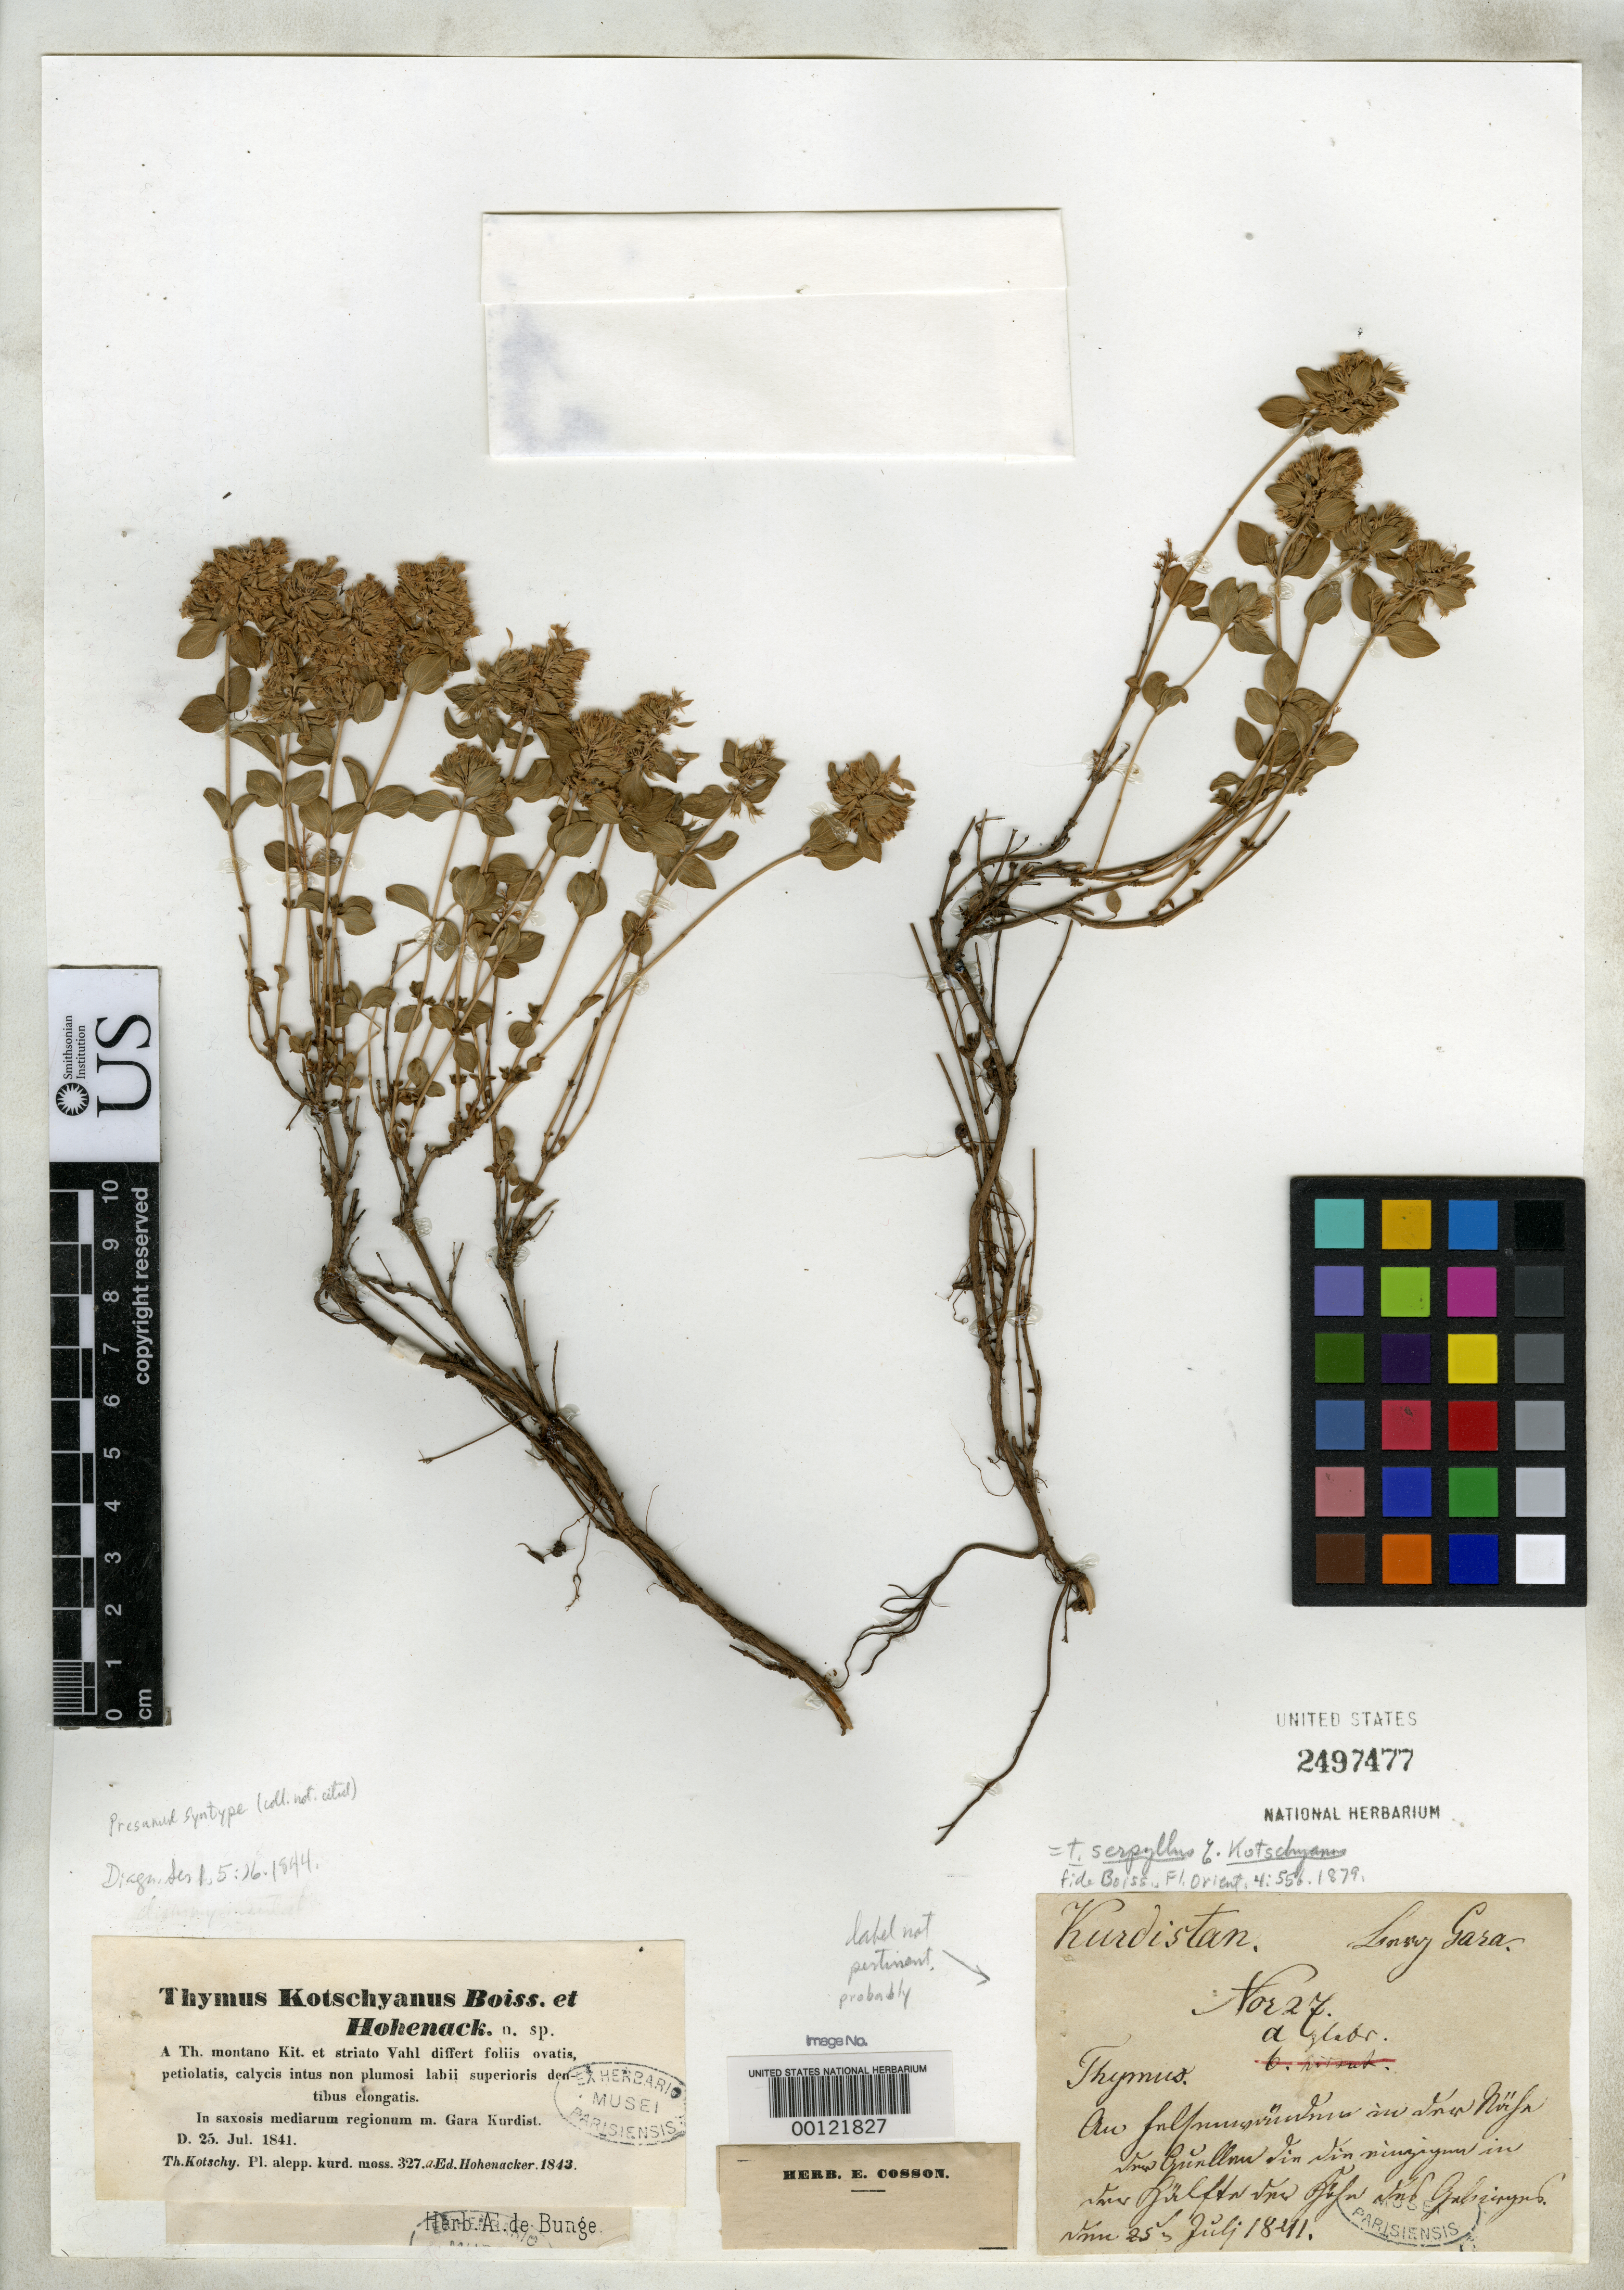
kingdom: Plantae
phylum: Tracheophyta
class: Magnoliopsida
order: Lamiales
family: Lamiaceae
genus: Thymus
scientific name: Thymus kotschyanus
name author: Boiss. & Hohen.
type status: Syntype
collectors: K. G. Kotschy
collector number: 327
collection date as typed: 25 Jul 1841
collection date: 1841-07-25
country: Turkey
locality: In saxosis mediarum regionum M. Garakurdist.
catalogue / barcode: US 2497477